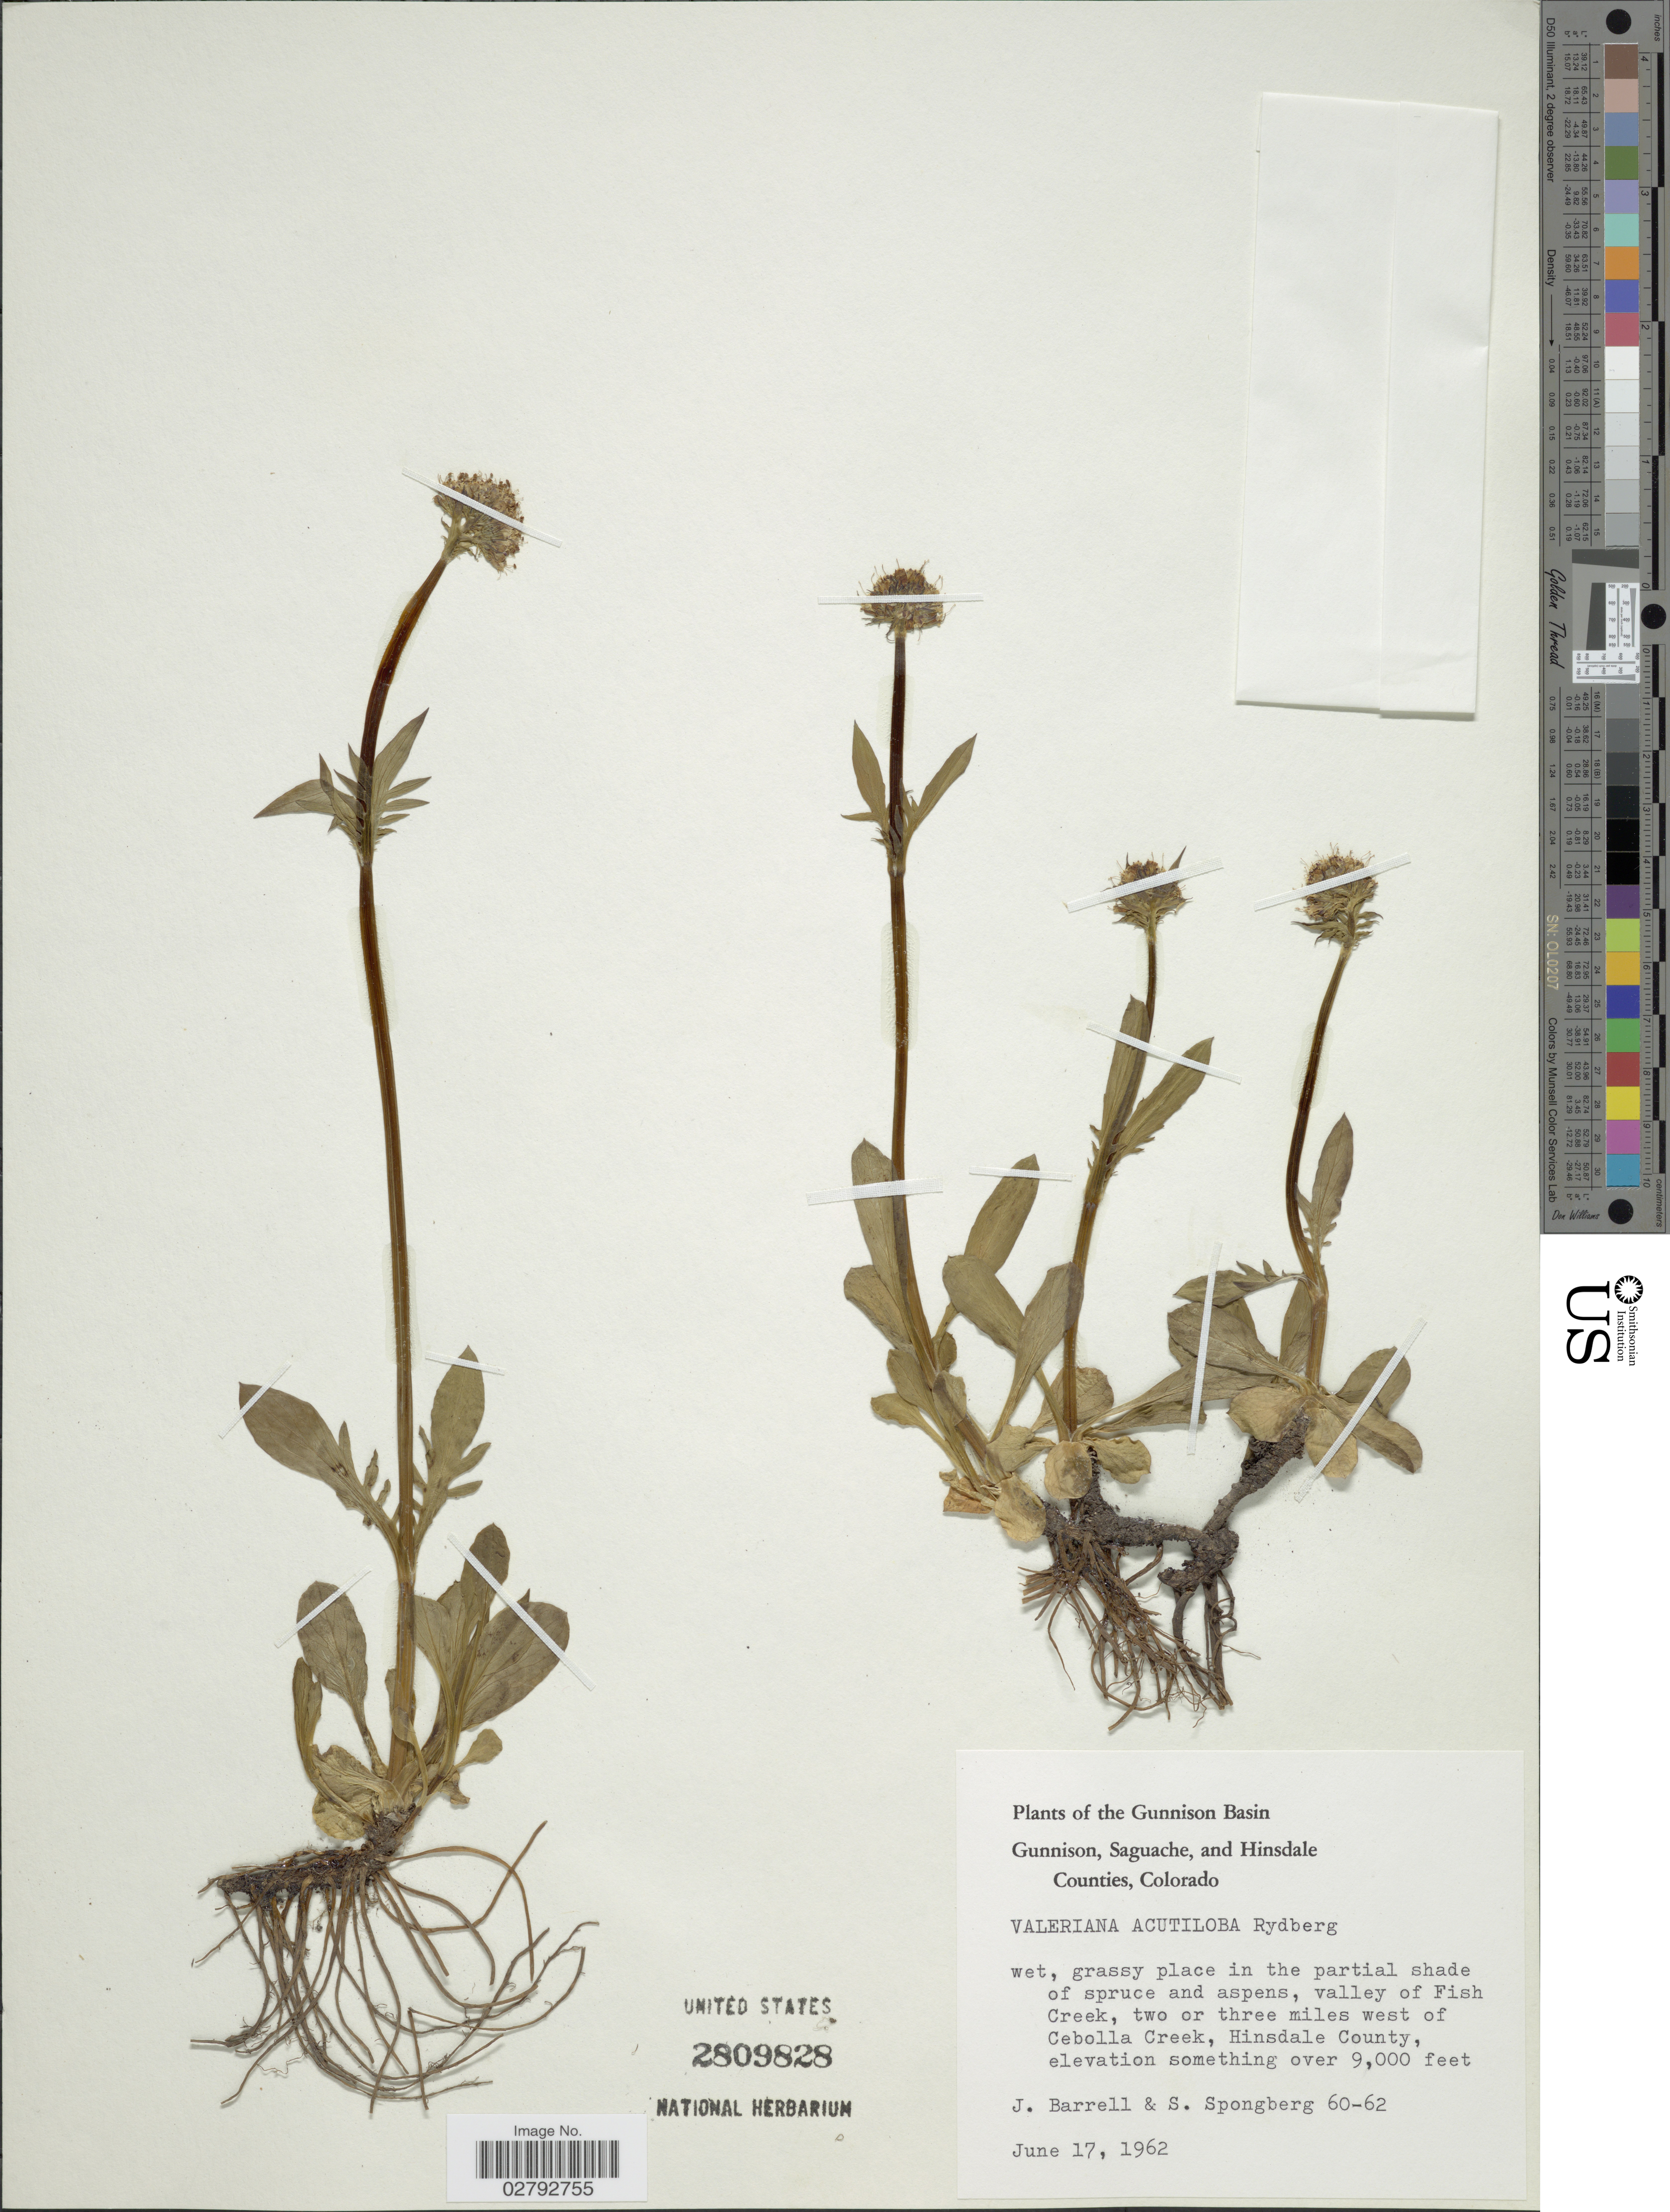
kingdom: Plantae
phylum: Tracheophyta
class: Magnoliopsida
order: Dipsacales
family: Caprifoliaceae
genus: Valeriana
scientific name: Valeriana arizonica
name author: A. Gray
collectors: J. Barrell & S. A.Spongberg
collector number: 60-62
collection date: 1962-06-17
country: United States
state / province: Colorado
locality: Gunnison Basin. Gunnison, Saguache, and Hinsdale Counties. Valley of Fish Creek, two or three miles west of Cebolla Creek, Hinsdale County.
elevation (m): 2743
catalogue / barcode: US 2809828